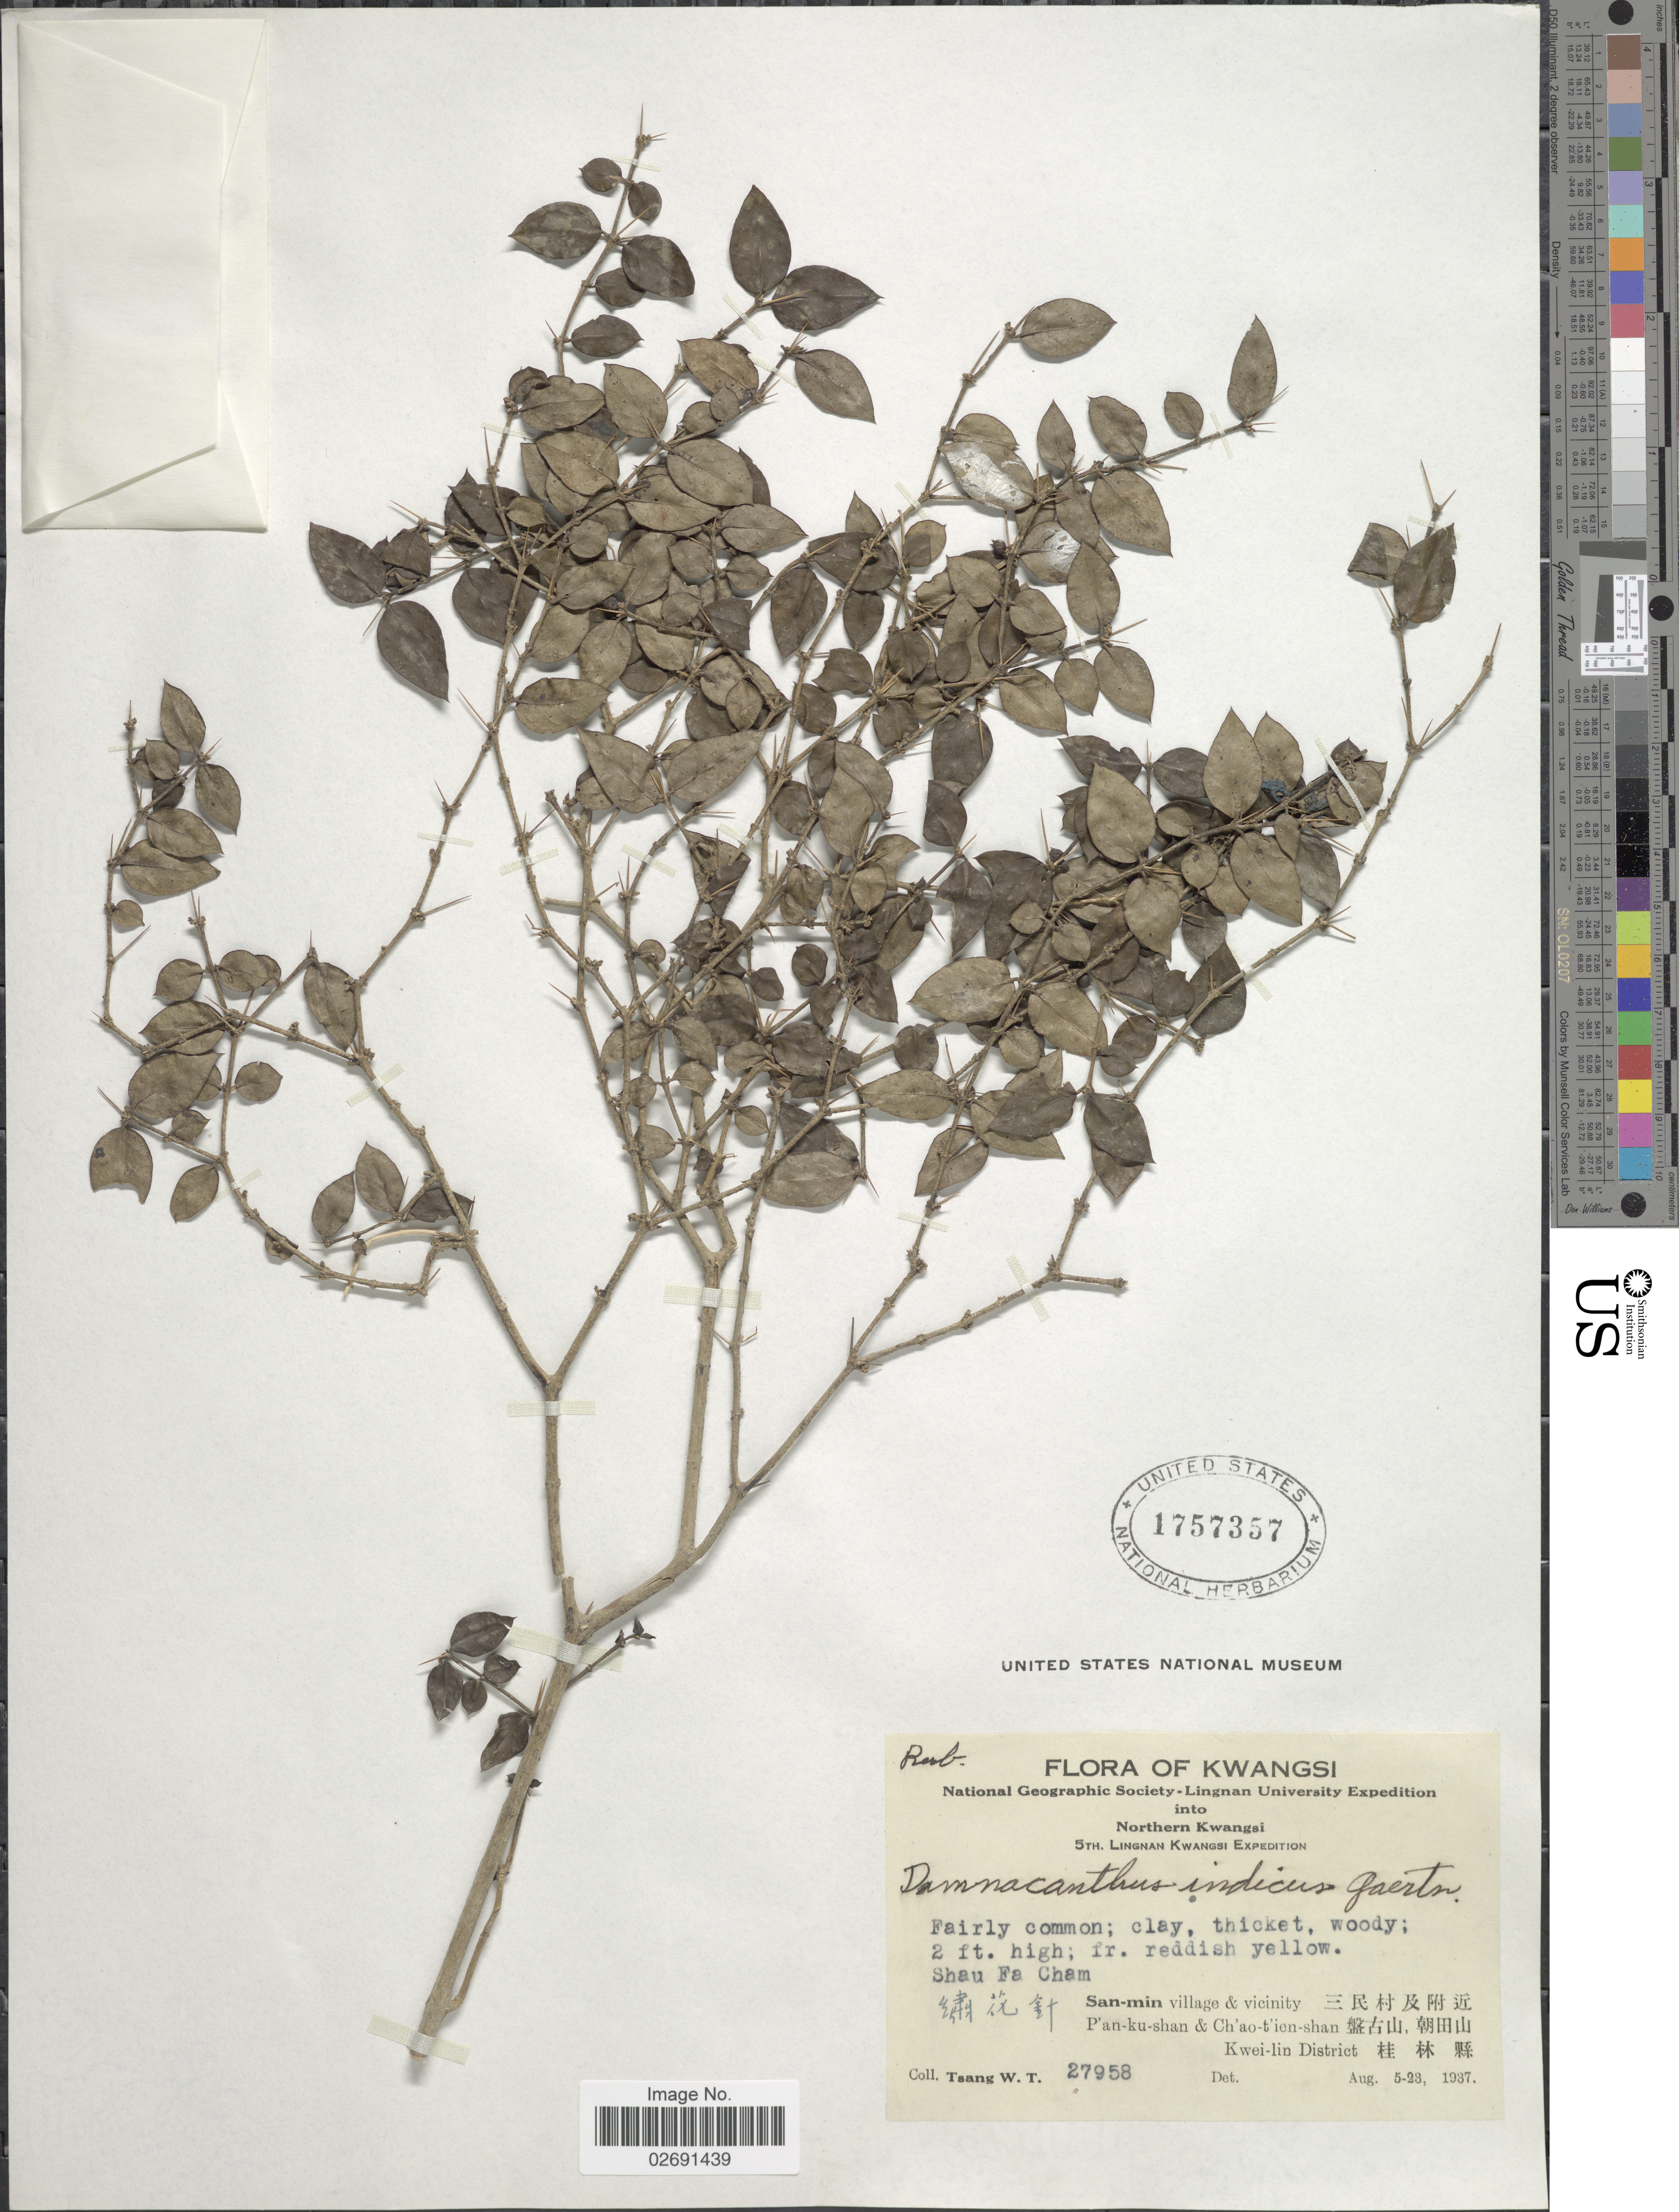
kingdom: Plantae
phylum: Tracheophyta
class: Magnoliopsida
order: Gentianales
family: Rubiaceae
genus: Damnacanthus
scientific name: Damnacanthus indicus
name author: L. f.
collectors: W. T. Tsang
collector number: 27958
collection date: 1937-08-05/1937-08-23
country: China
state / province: Guangxi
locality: Shau Fa Cham, Kwangsi, Northern Kwangsi, San-min village & vicinity, P'an-ku-shan & Ch'ao-t'ien-shan, Kwei-lin District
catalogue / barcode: US 1757357